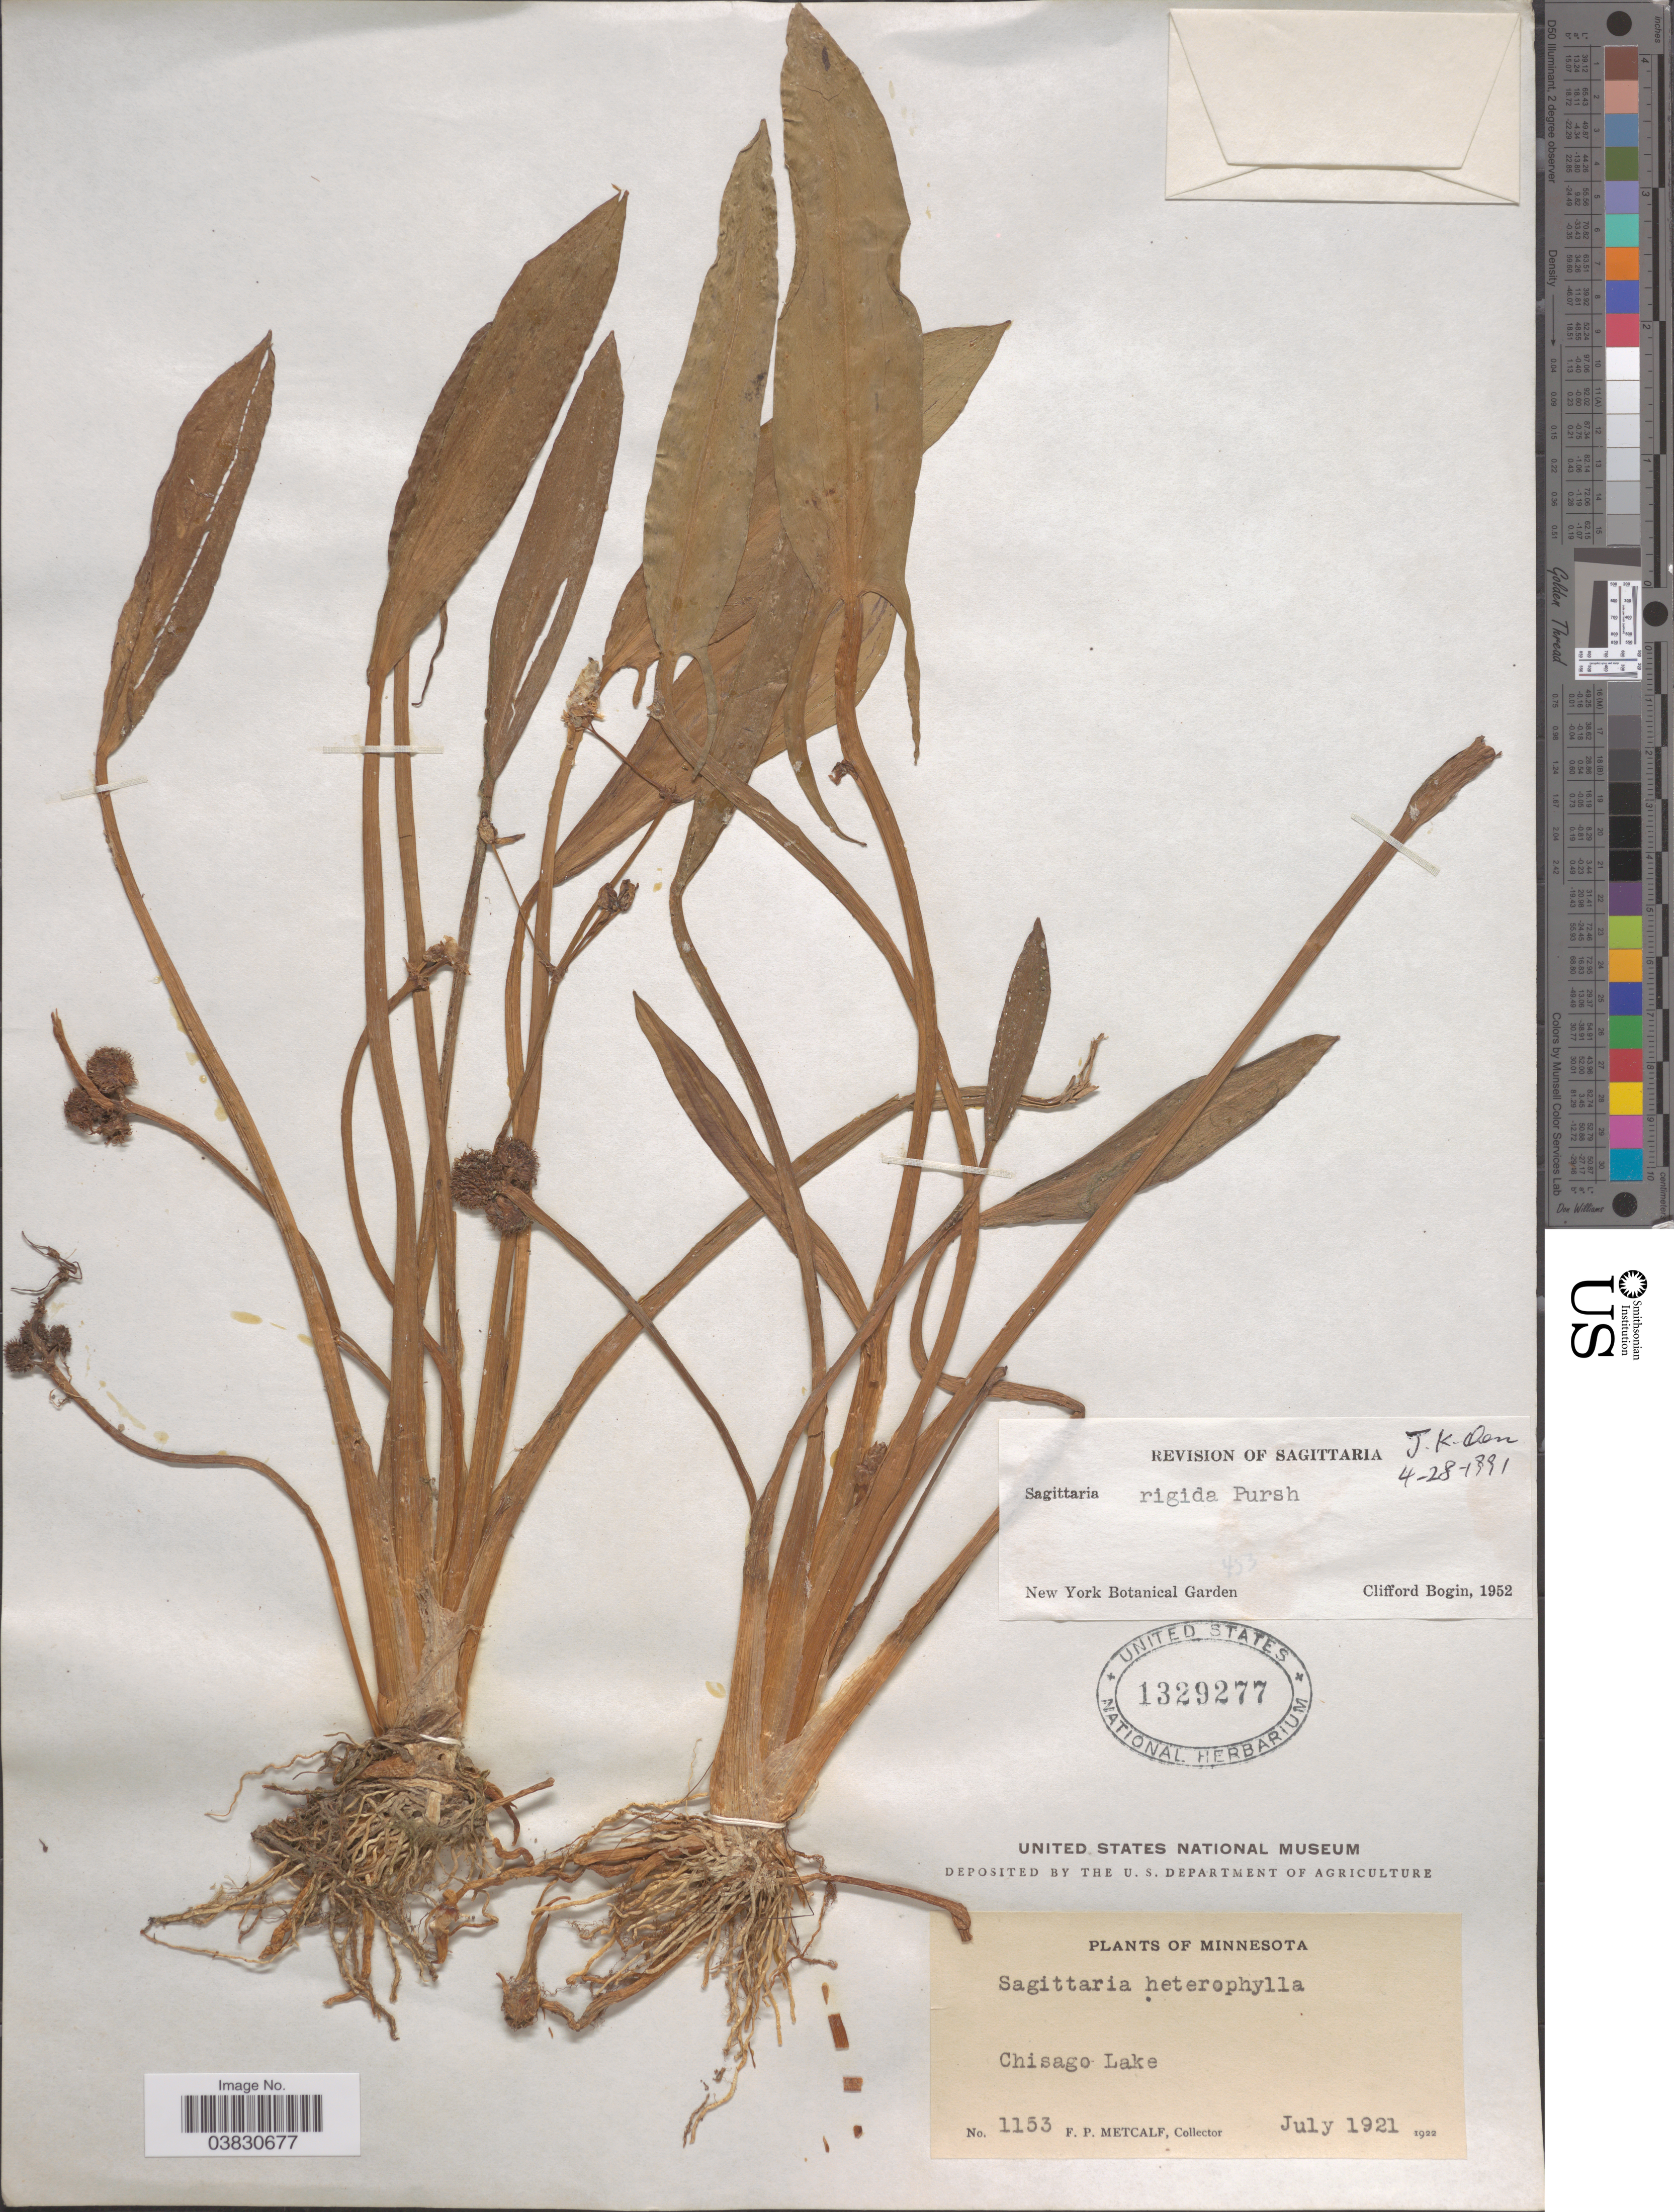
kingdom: Plantae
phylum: Tracheophyta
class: Liliopsida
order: Alismatales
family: Alismataceae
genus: Sagittaria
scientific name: Sagittaria rigida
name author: Pursh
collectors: F. Metcalf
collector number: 1153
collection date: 1921-07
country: United States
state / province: Minnesota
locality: Chisago Lake.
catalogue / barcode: US 1329277